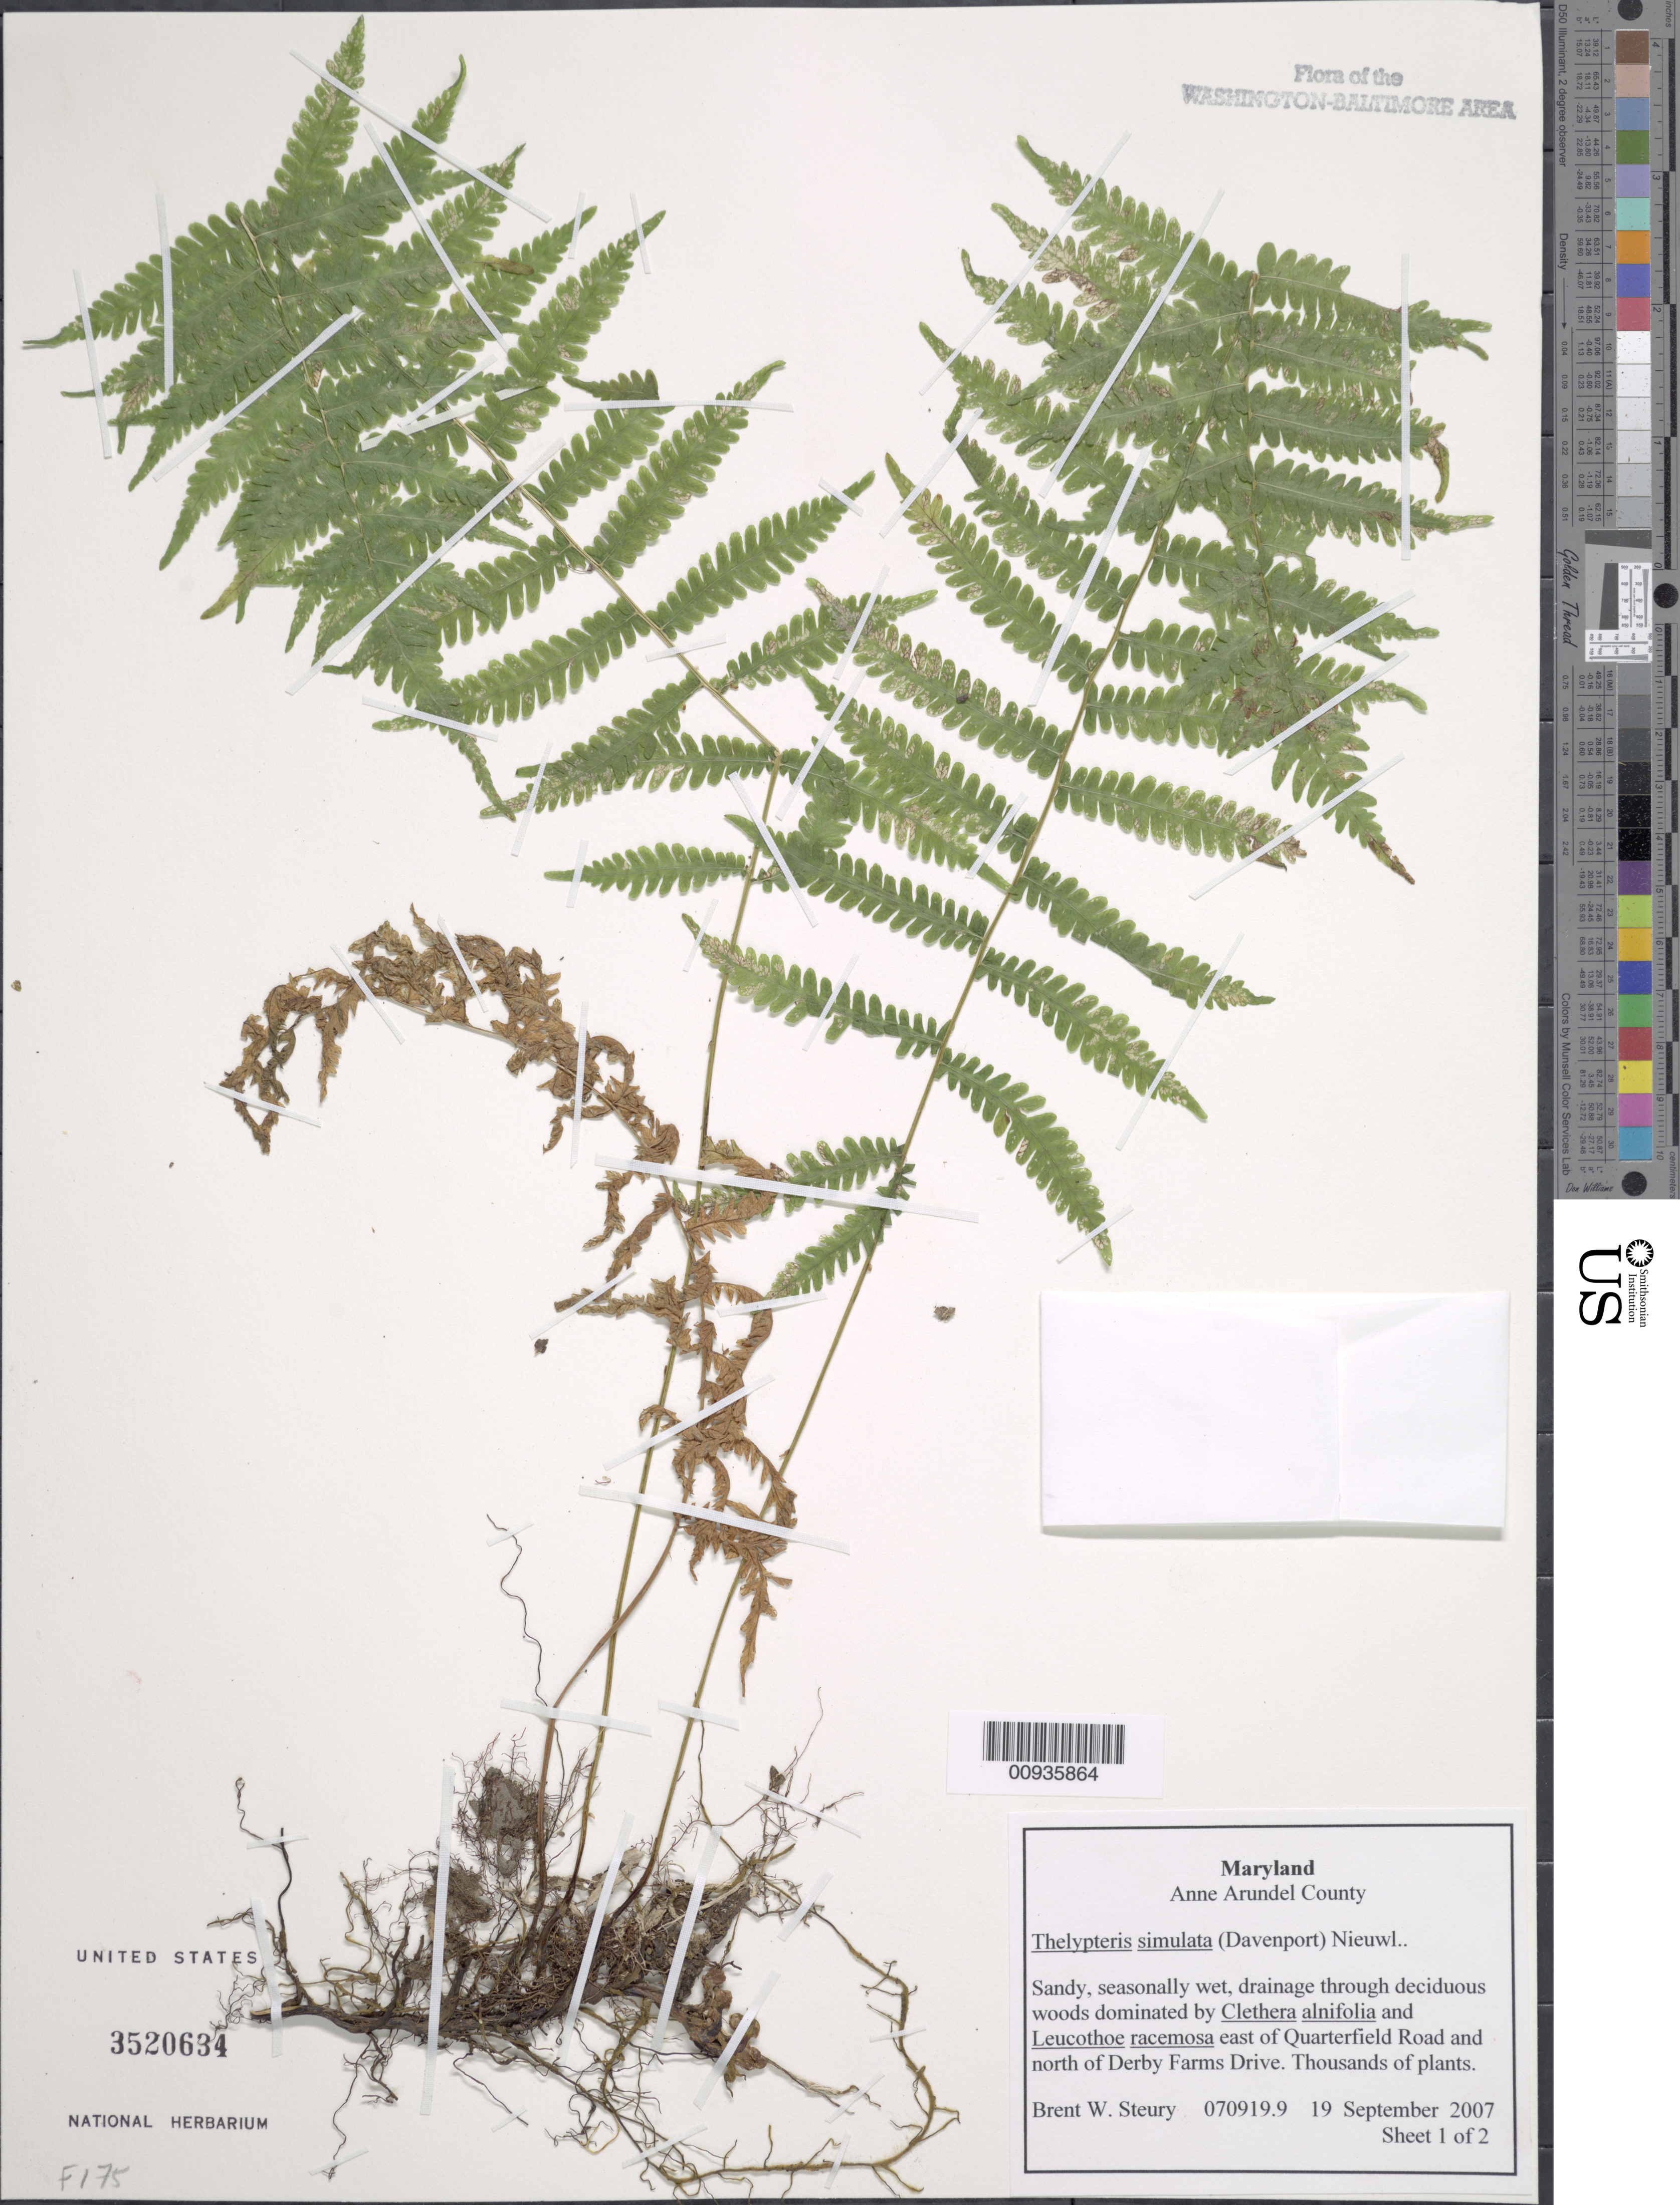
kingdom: Plantae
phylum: Tracheophyta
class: Polypodiopsida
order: Polypodiales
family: Thelypteridaceae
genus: Parathelypteris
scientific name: Parathelypteris simulata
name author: (Davenp.) Holttum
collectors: B. Steury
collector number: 070919.9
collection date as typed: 19 September 2007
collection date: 2007-09-19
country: United States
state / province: Maryland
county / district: Anne Arundel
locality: East of Quarterfield Road and north of Derby Farms Drive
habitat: Sandy, seasonally wet, drainage through deciduous woods dominated by Clethra alnifolia and Leucothoe racemosa.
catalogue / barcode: US 3520634